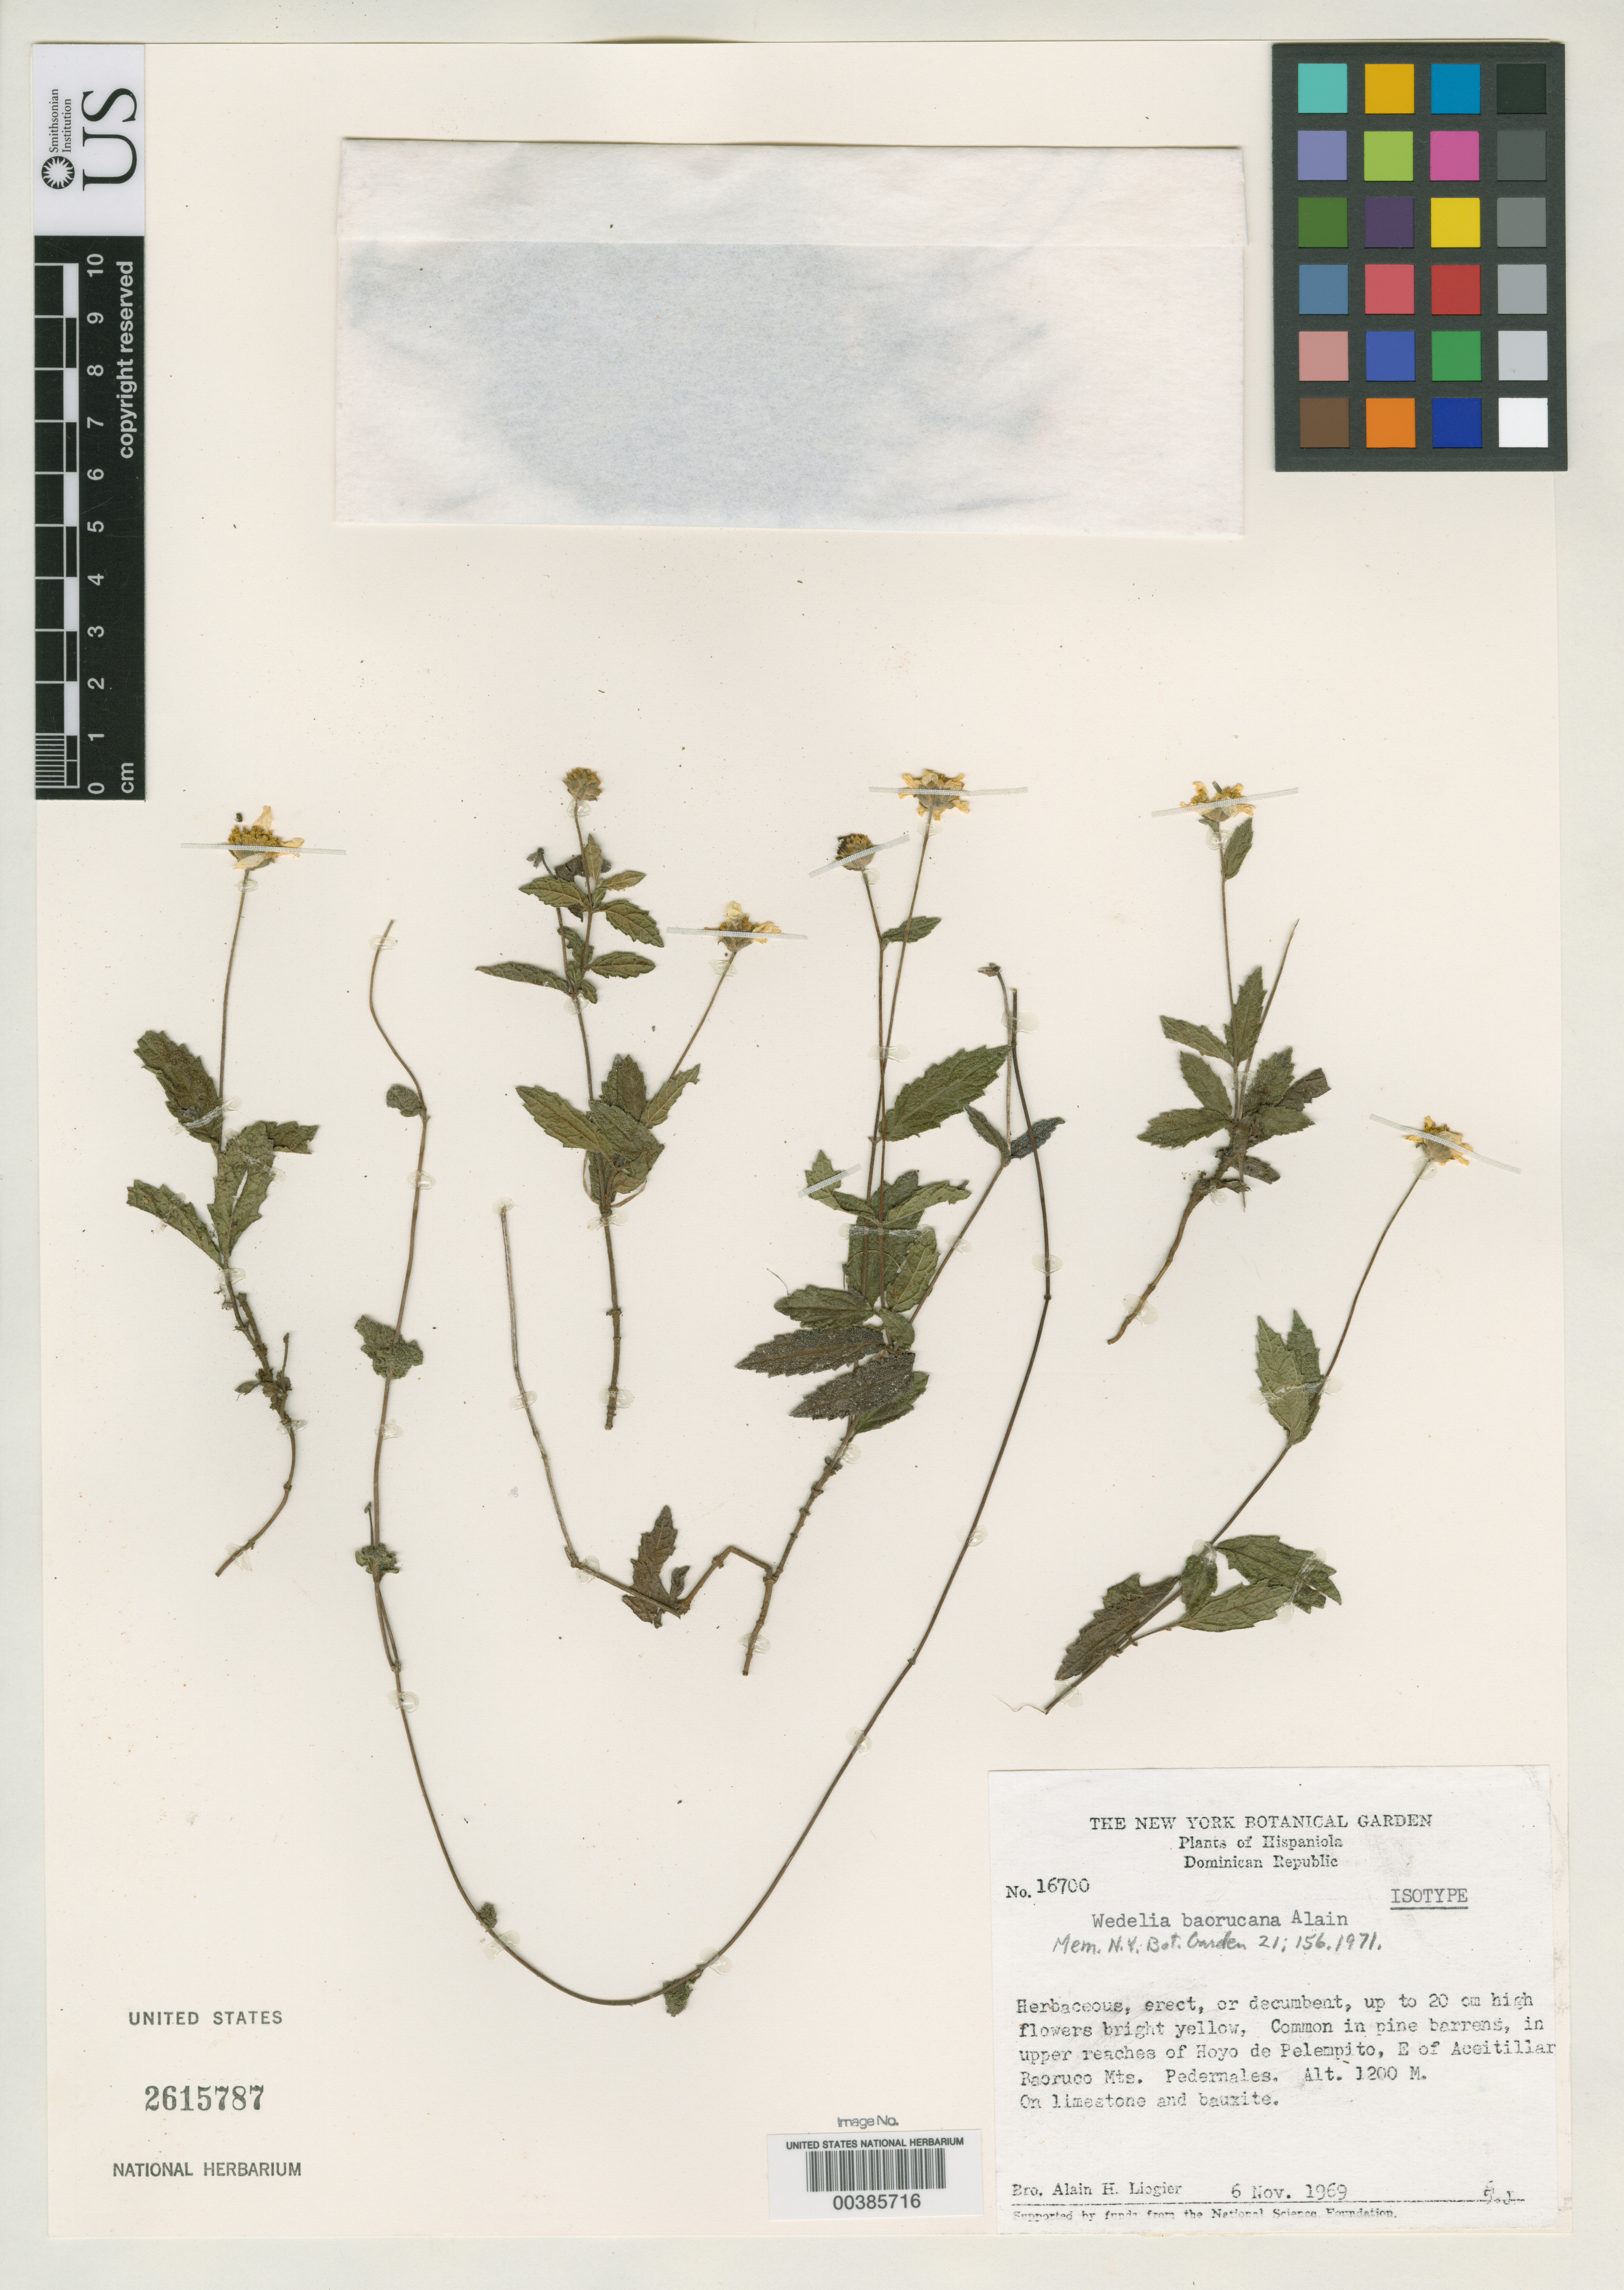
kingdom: Plantae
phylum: Tracheophyta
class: Magnoliopsida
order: Asterales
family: Asteraceae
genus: Wedelia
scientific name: Wedelia baorucana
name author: Alain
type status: Isotype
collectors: A. H. Liogier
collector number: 16700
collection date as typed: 06 Nov 1969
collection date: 1969-11-06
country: Dominican Republic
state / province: Barahona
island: Hispaniola Island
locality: Pedernales.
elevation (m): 1200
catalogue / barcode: US 2615787